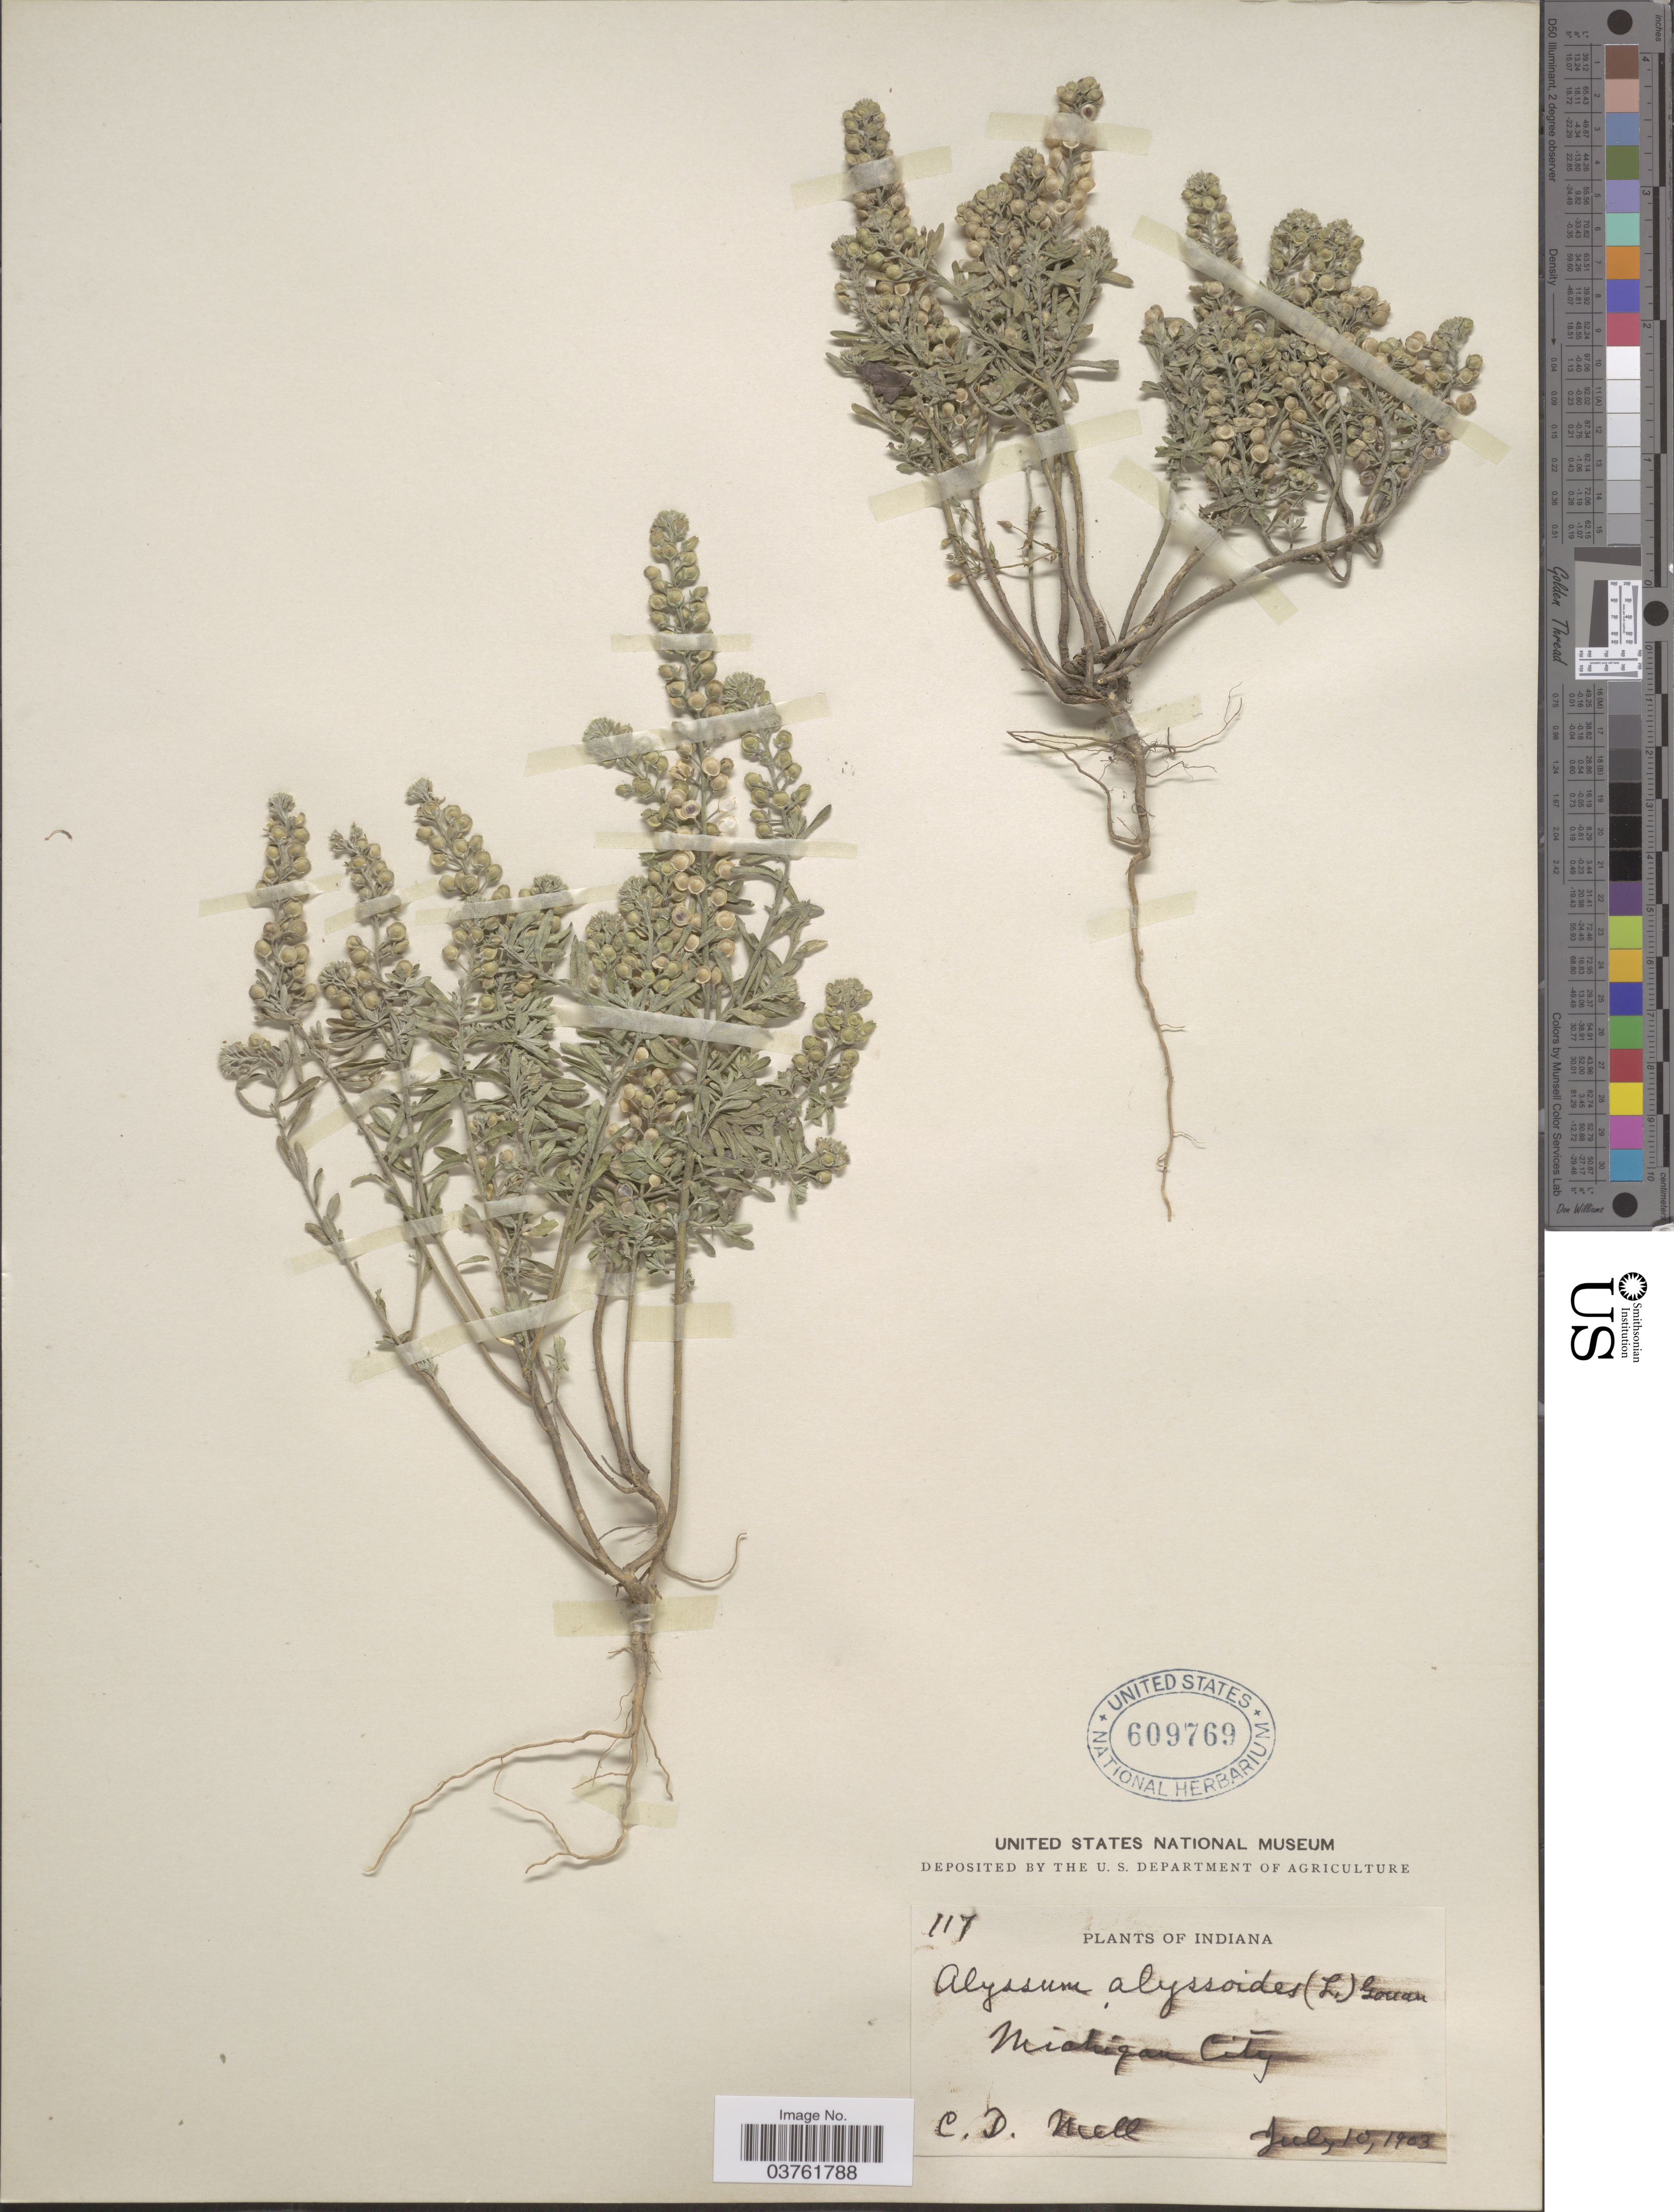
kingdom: Plantae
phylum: Tracheophyta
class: Magnoliopsida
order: Brassicales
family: Brassicaceae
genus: Alyssum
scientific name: Alyssum alyssoides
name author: (L.) L.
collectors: C. D. Mell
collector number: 117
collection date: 1903-07-10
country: United States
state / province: Indiana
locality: Michigan City.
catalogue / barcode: US 609769